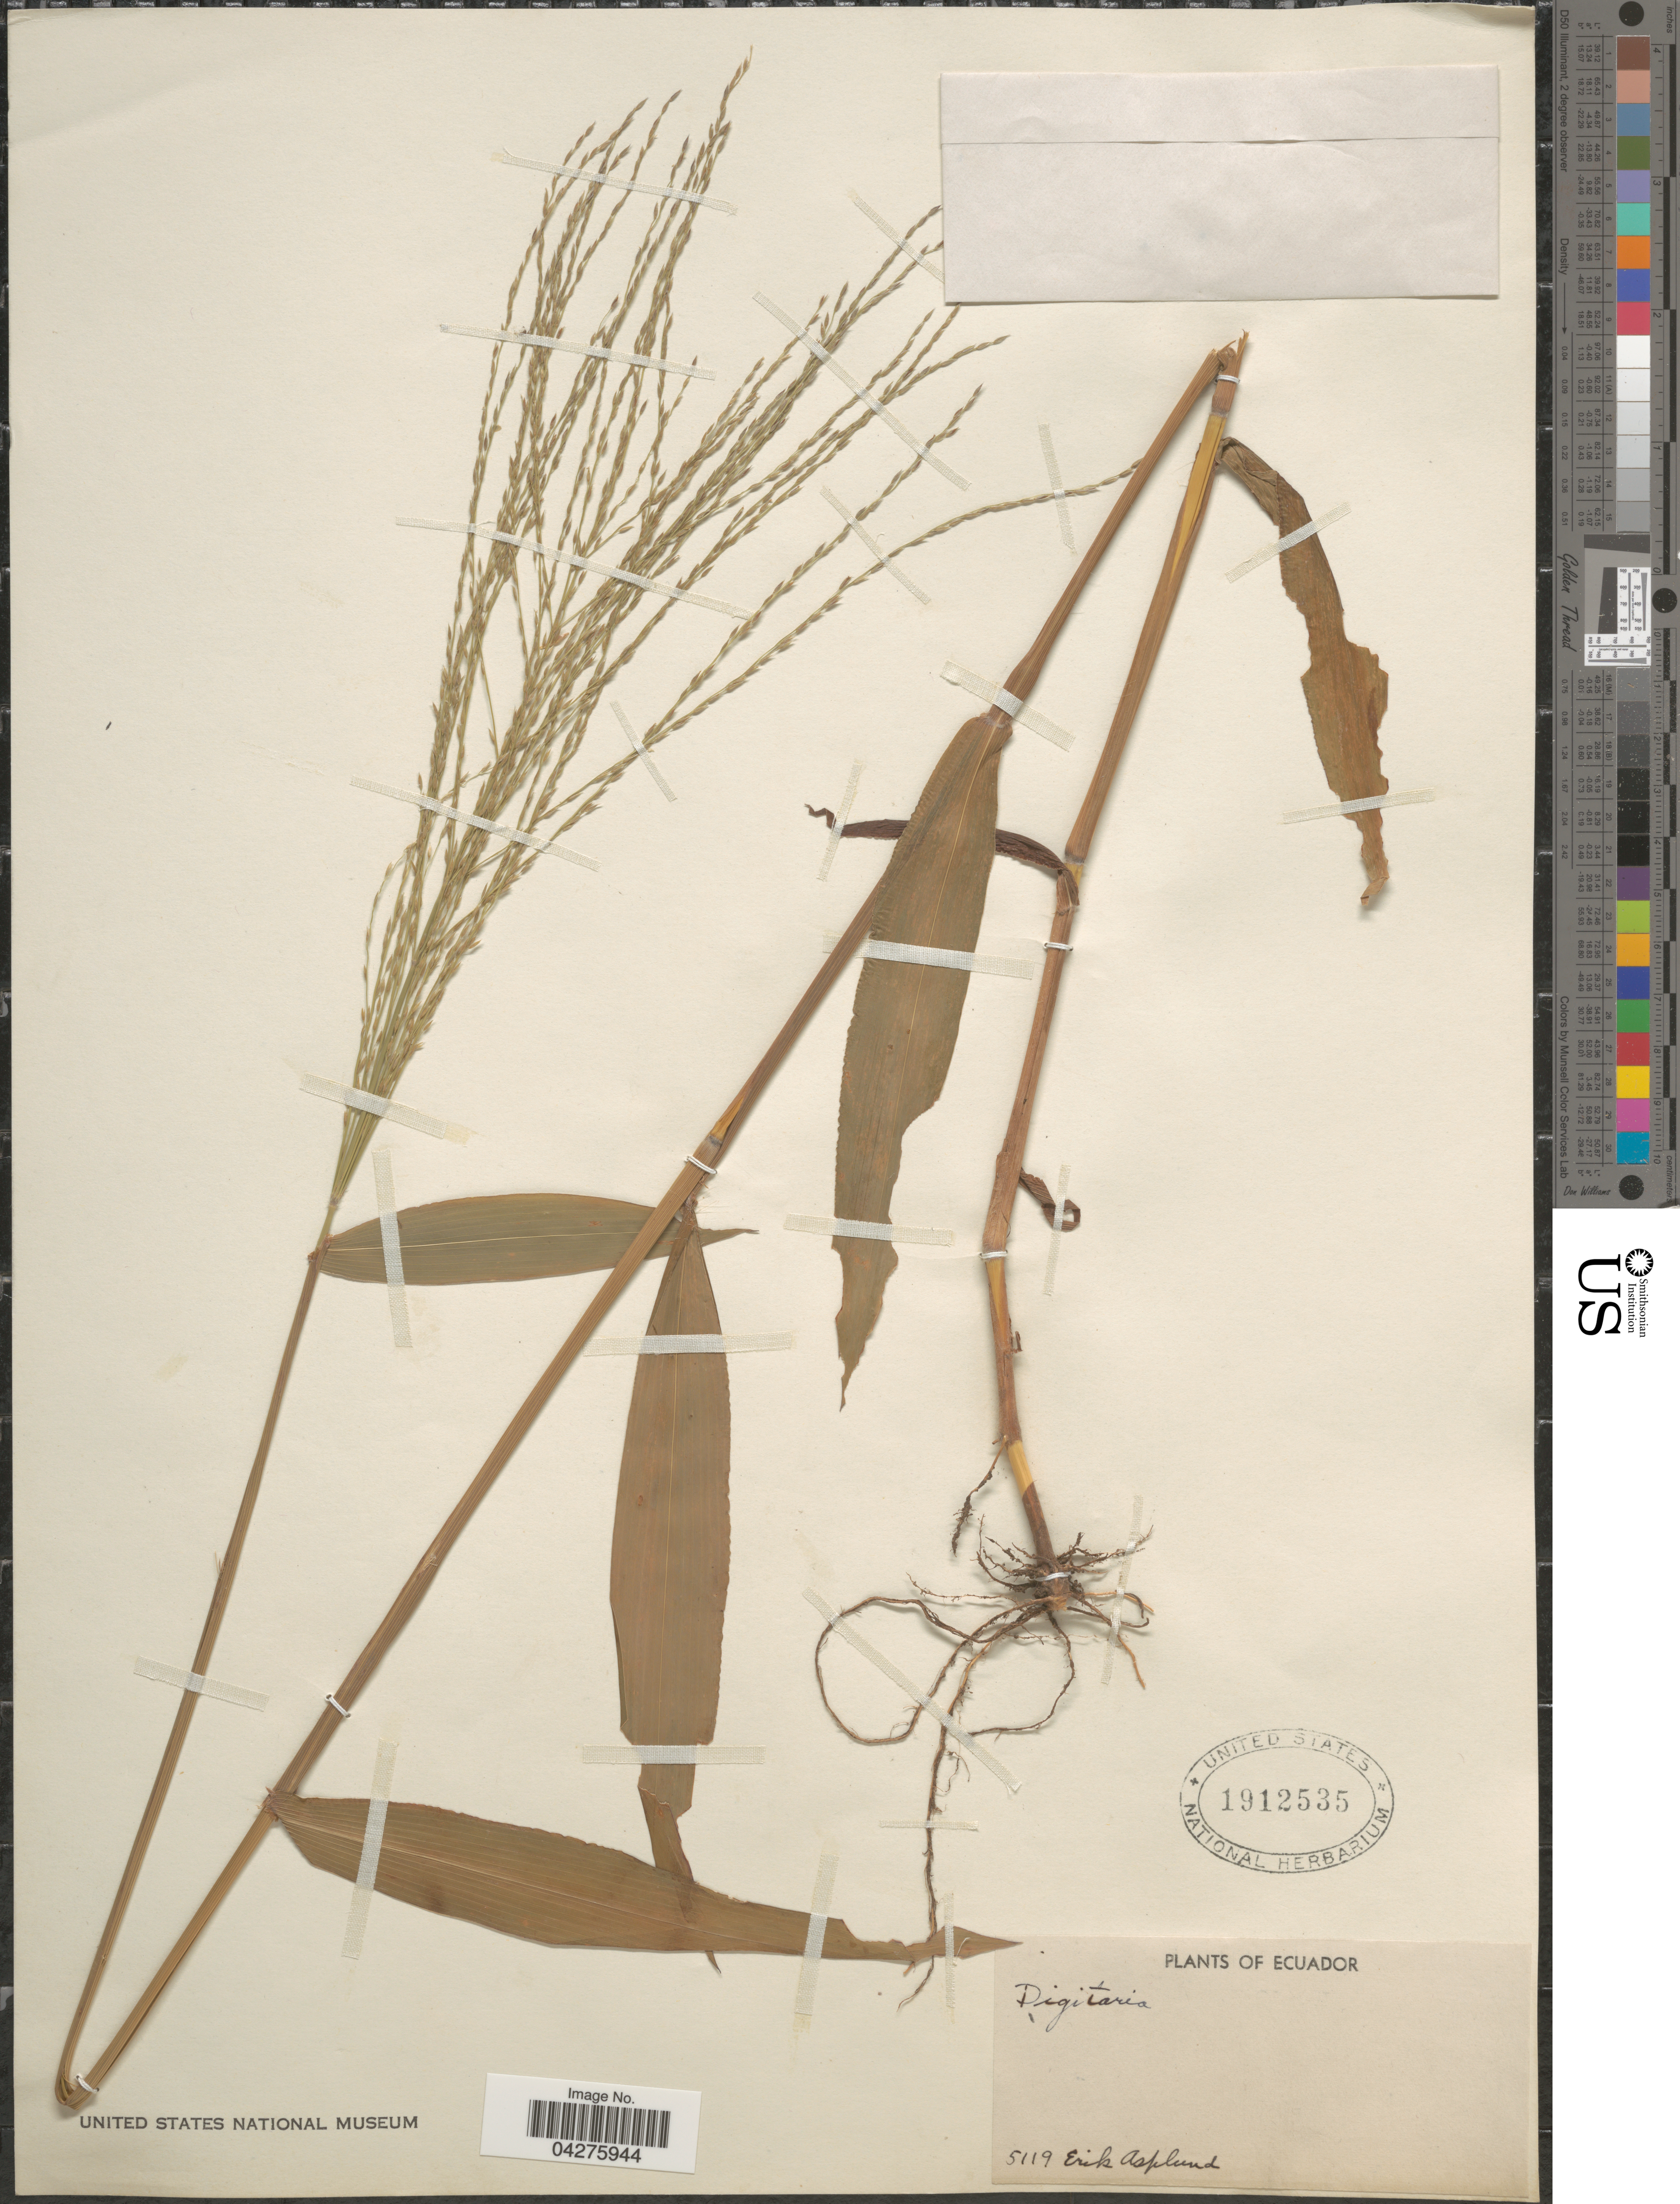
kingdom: Plantae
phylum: Tracheophyta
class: Liliopsida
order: Poales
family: Poaceae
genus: Digitaria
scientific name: Digitaria aequatoriensis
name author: (Hitchc.) Henr.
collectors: E. Asplund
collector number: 5119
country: Ecuador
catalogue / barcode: US 1912535